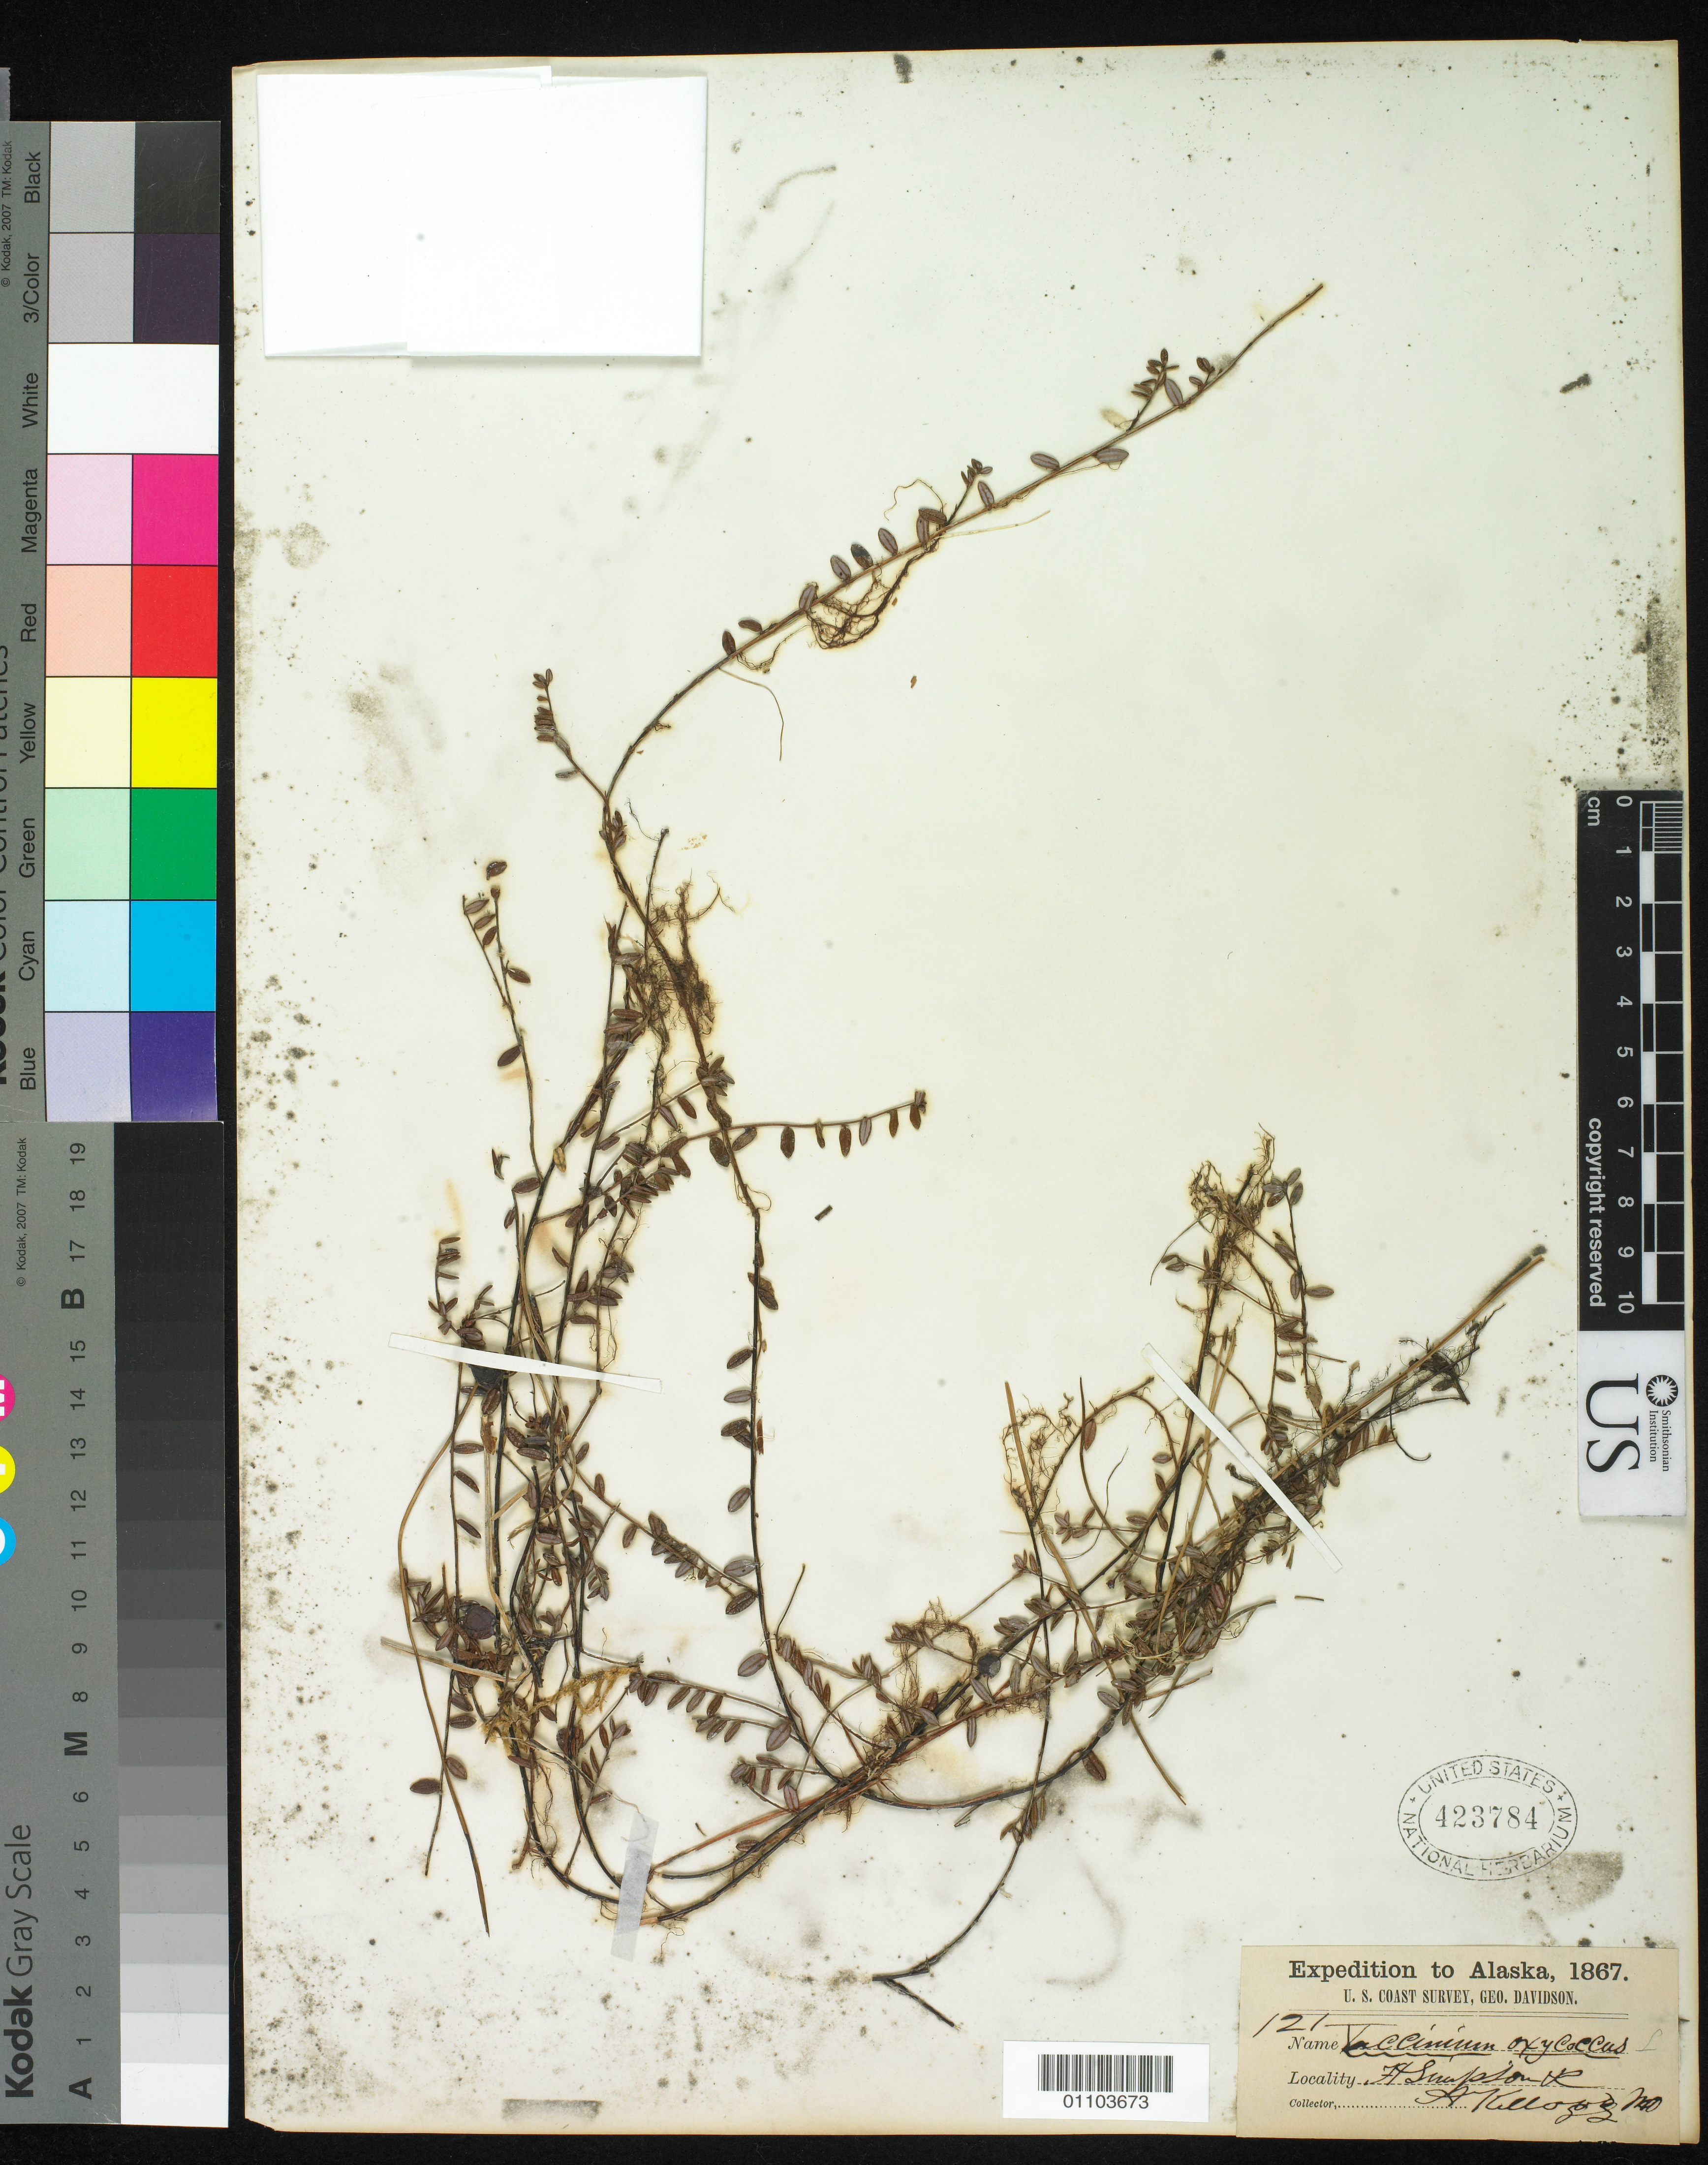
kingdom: Plantae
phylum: Tracheophyta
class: Magnoliopsida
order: Ericales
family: Ericaceae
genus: Vaccinium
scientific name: Vaccinium oxycoccos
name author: L.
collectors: A. Kellogg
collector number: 121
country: United States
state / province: Alaska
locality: Ft. Simpson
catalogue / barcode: US 423784